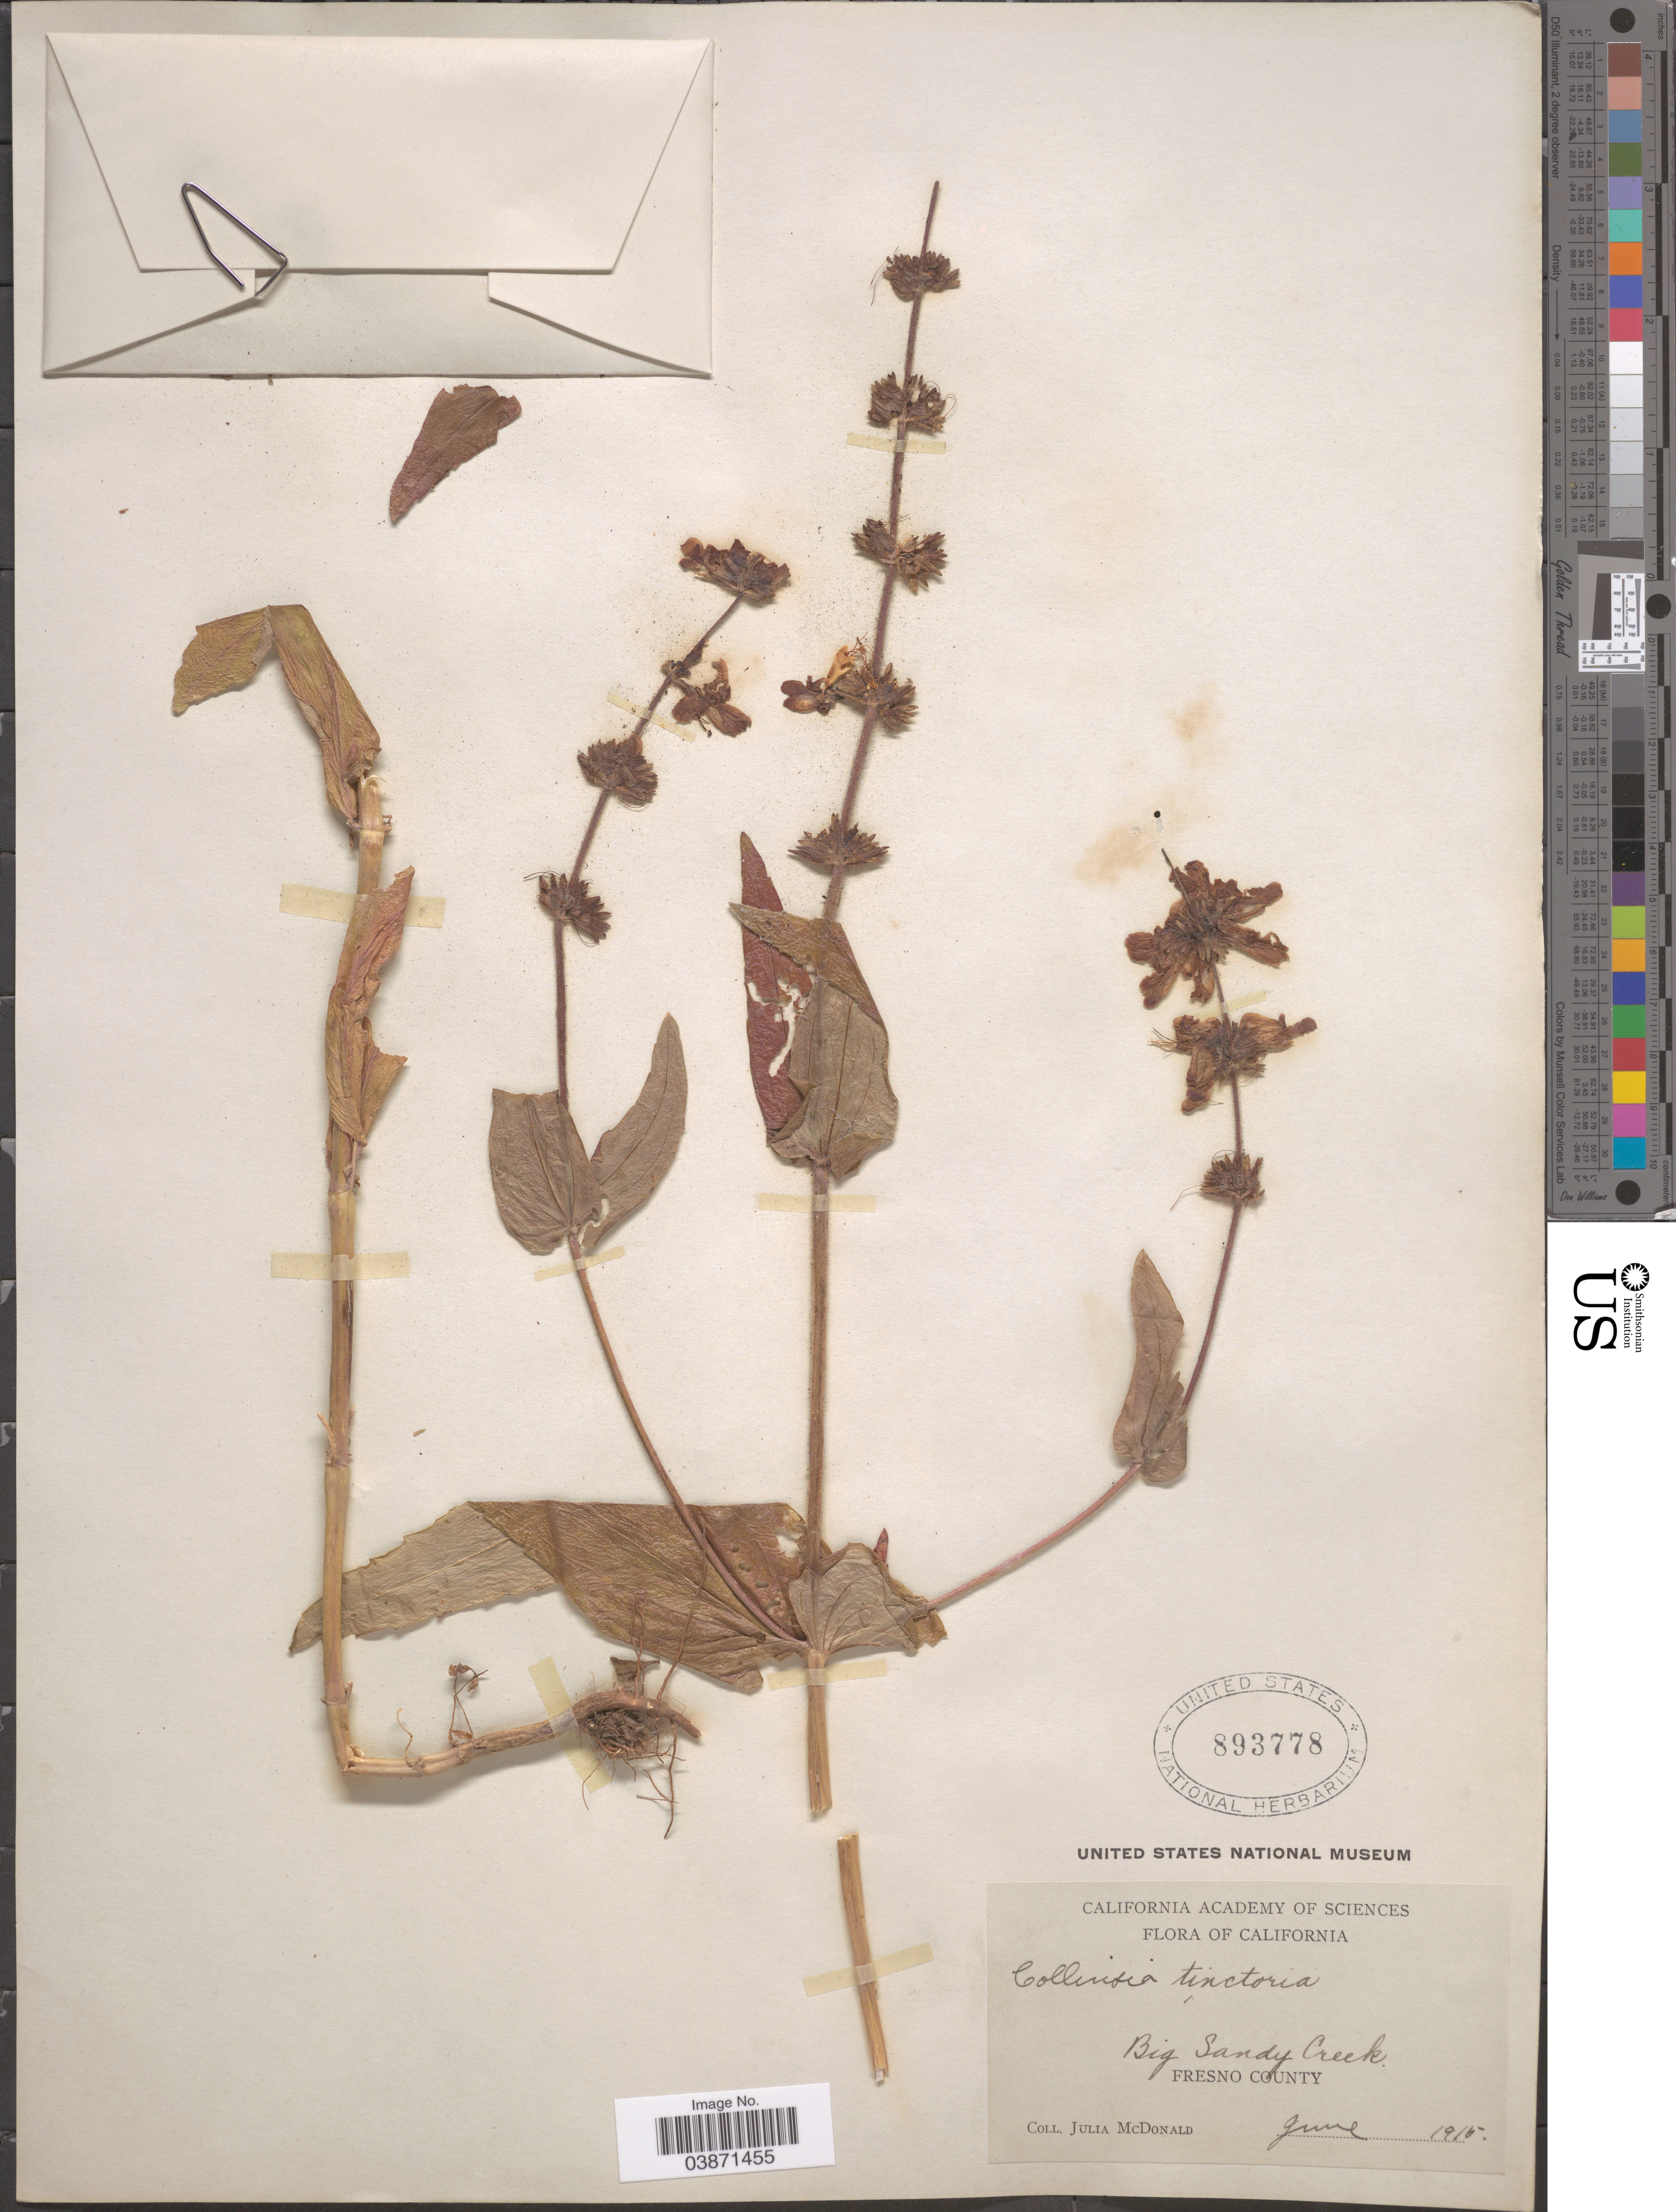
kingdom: Plantae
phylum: Tracheophyta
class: Magnoliopsida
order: Lamiales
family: Plantaginaceae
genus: Collinsia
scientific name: Collinsia tinctoria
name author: Hartw. ex Benth.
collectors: J. McDonald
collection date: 1915-06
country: United States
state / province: California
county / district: Fresno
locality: Big Sandy Creek. Fresno County.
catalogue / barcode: US 893778